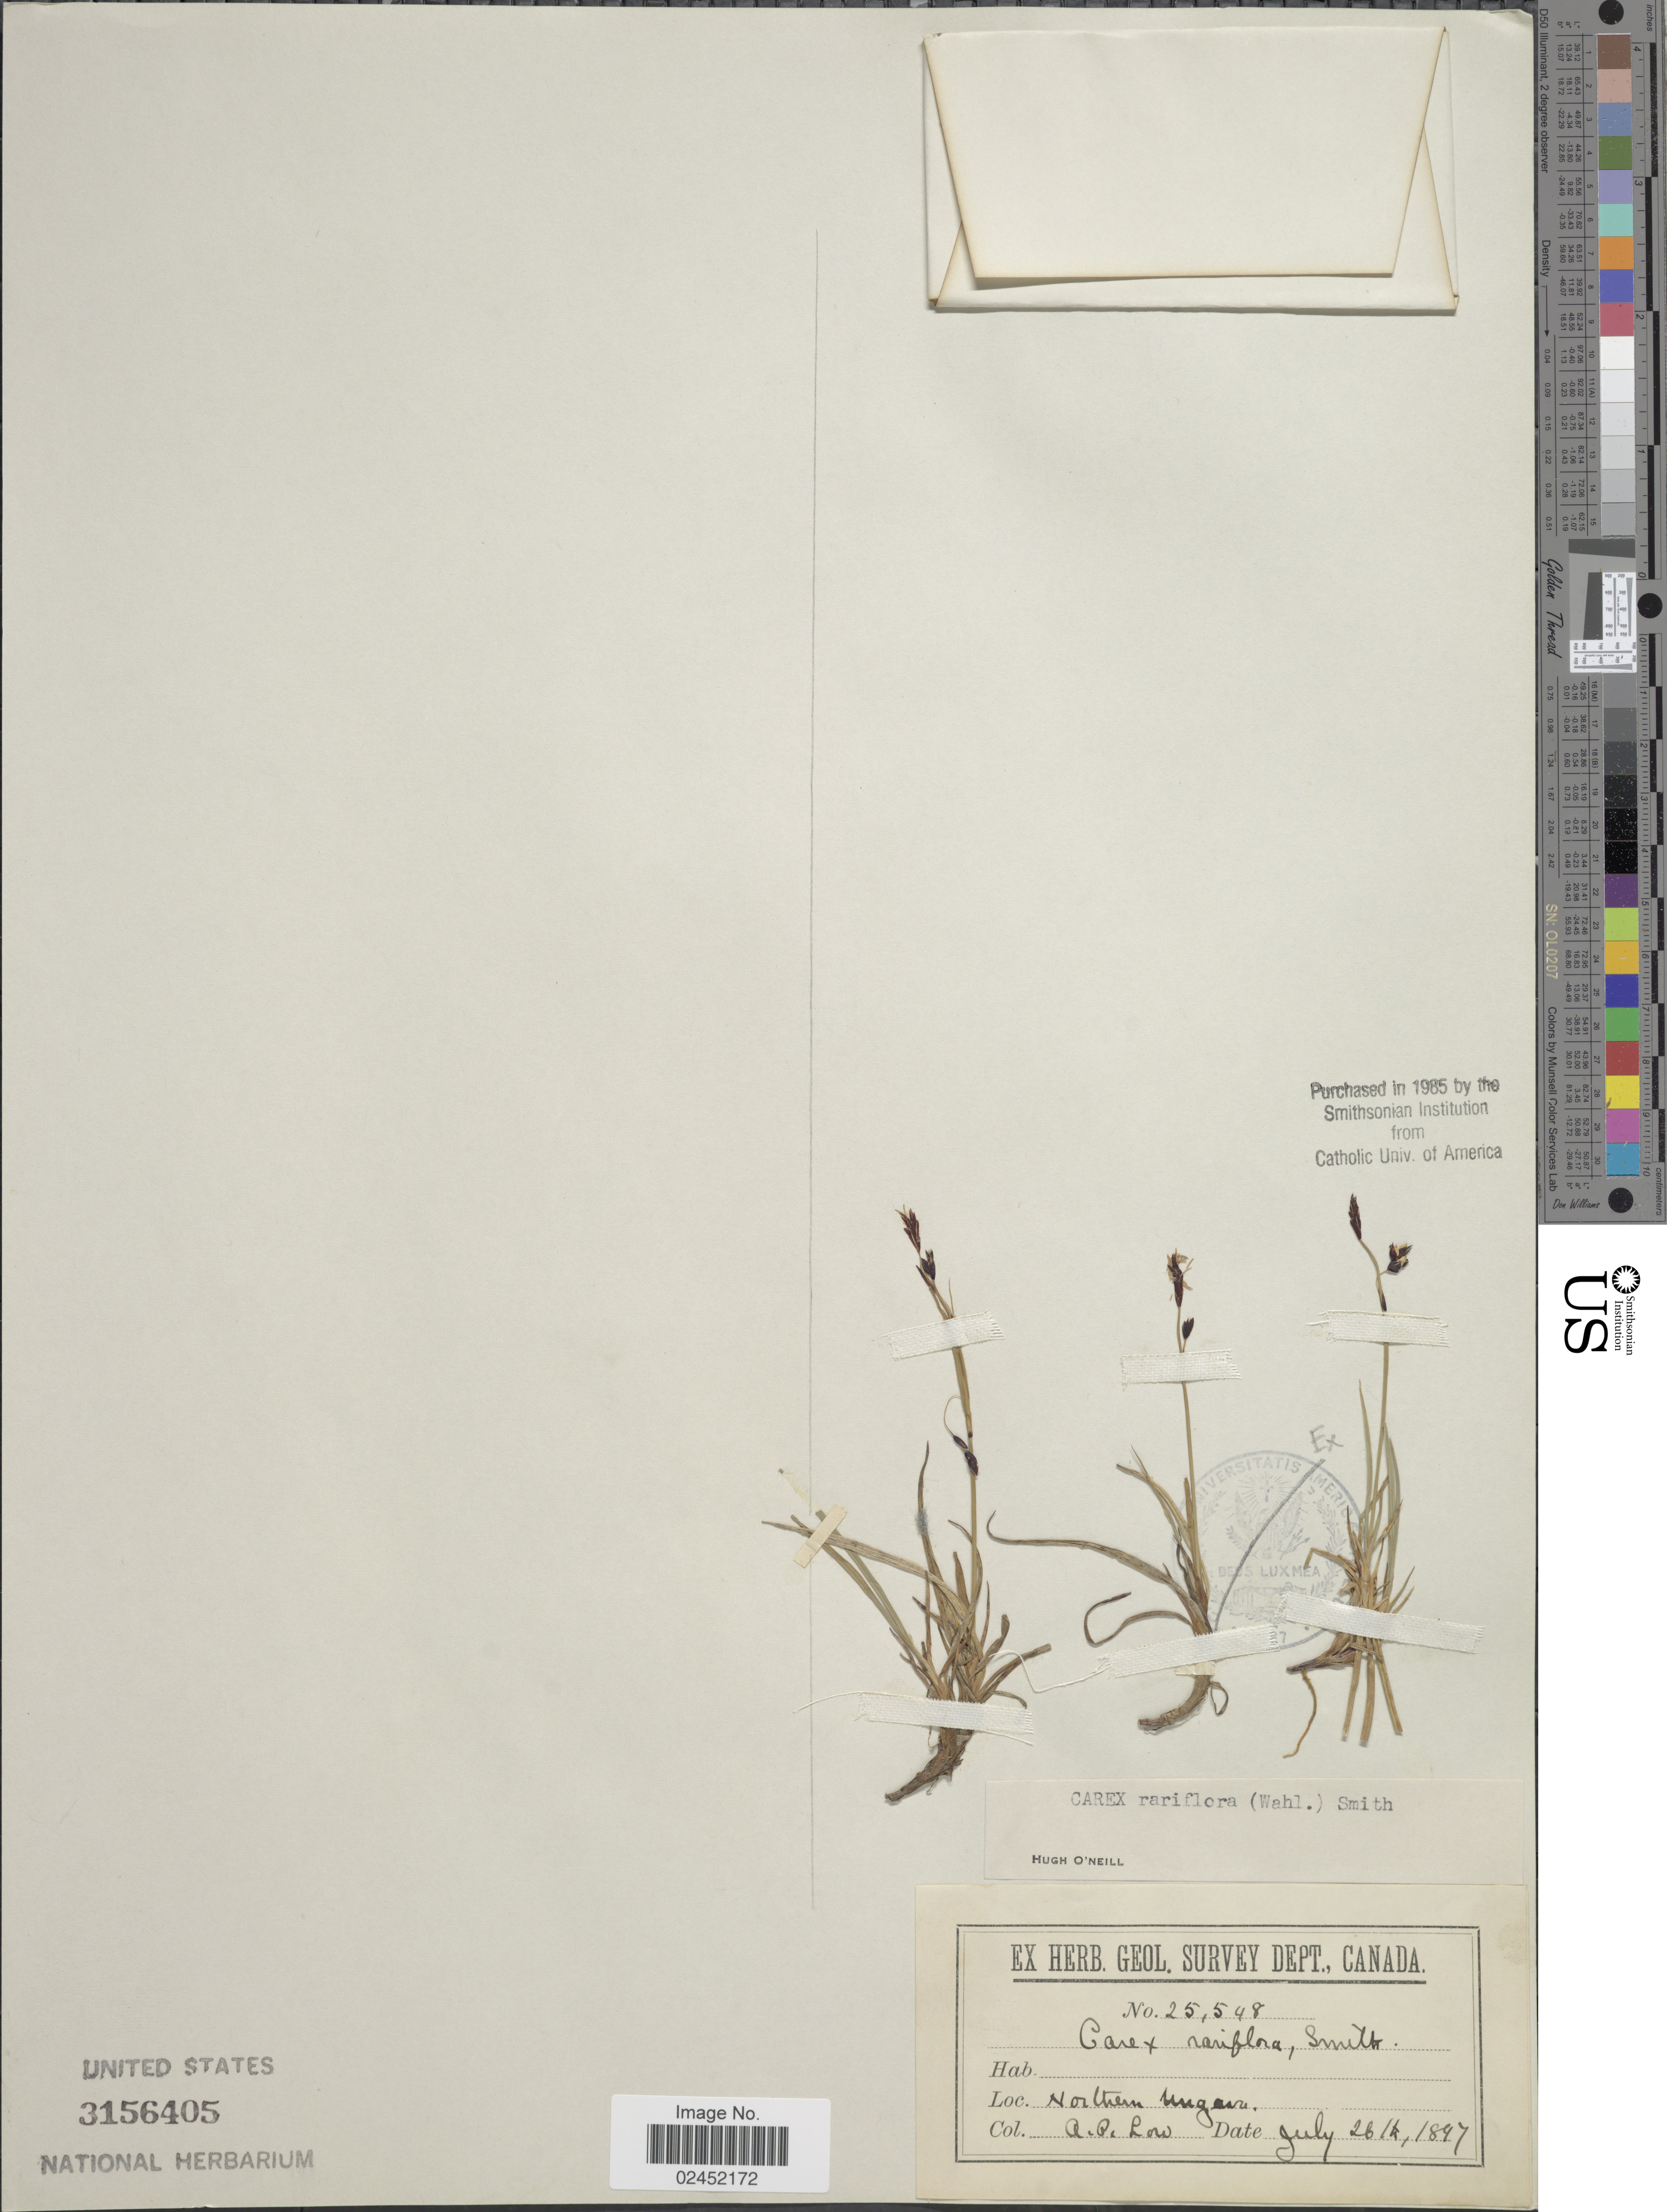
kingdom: Plantae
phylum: Tracheophyta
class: Liliopsida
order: Poales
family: Cyperaceae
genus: Carex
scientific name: Carex rariflora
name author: (Wahlenb.) Sm.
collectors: A. Low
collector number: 25548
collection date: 1847-07-26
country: Canada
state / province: Quebec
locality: Northern Ungava.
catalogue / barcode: US 3156405